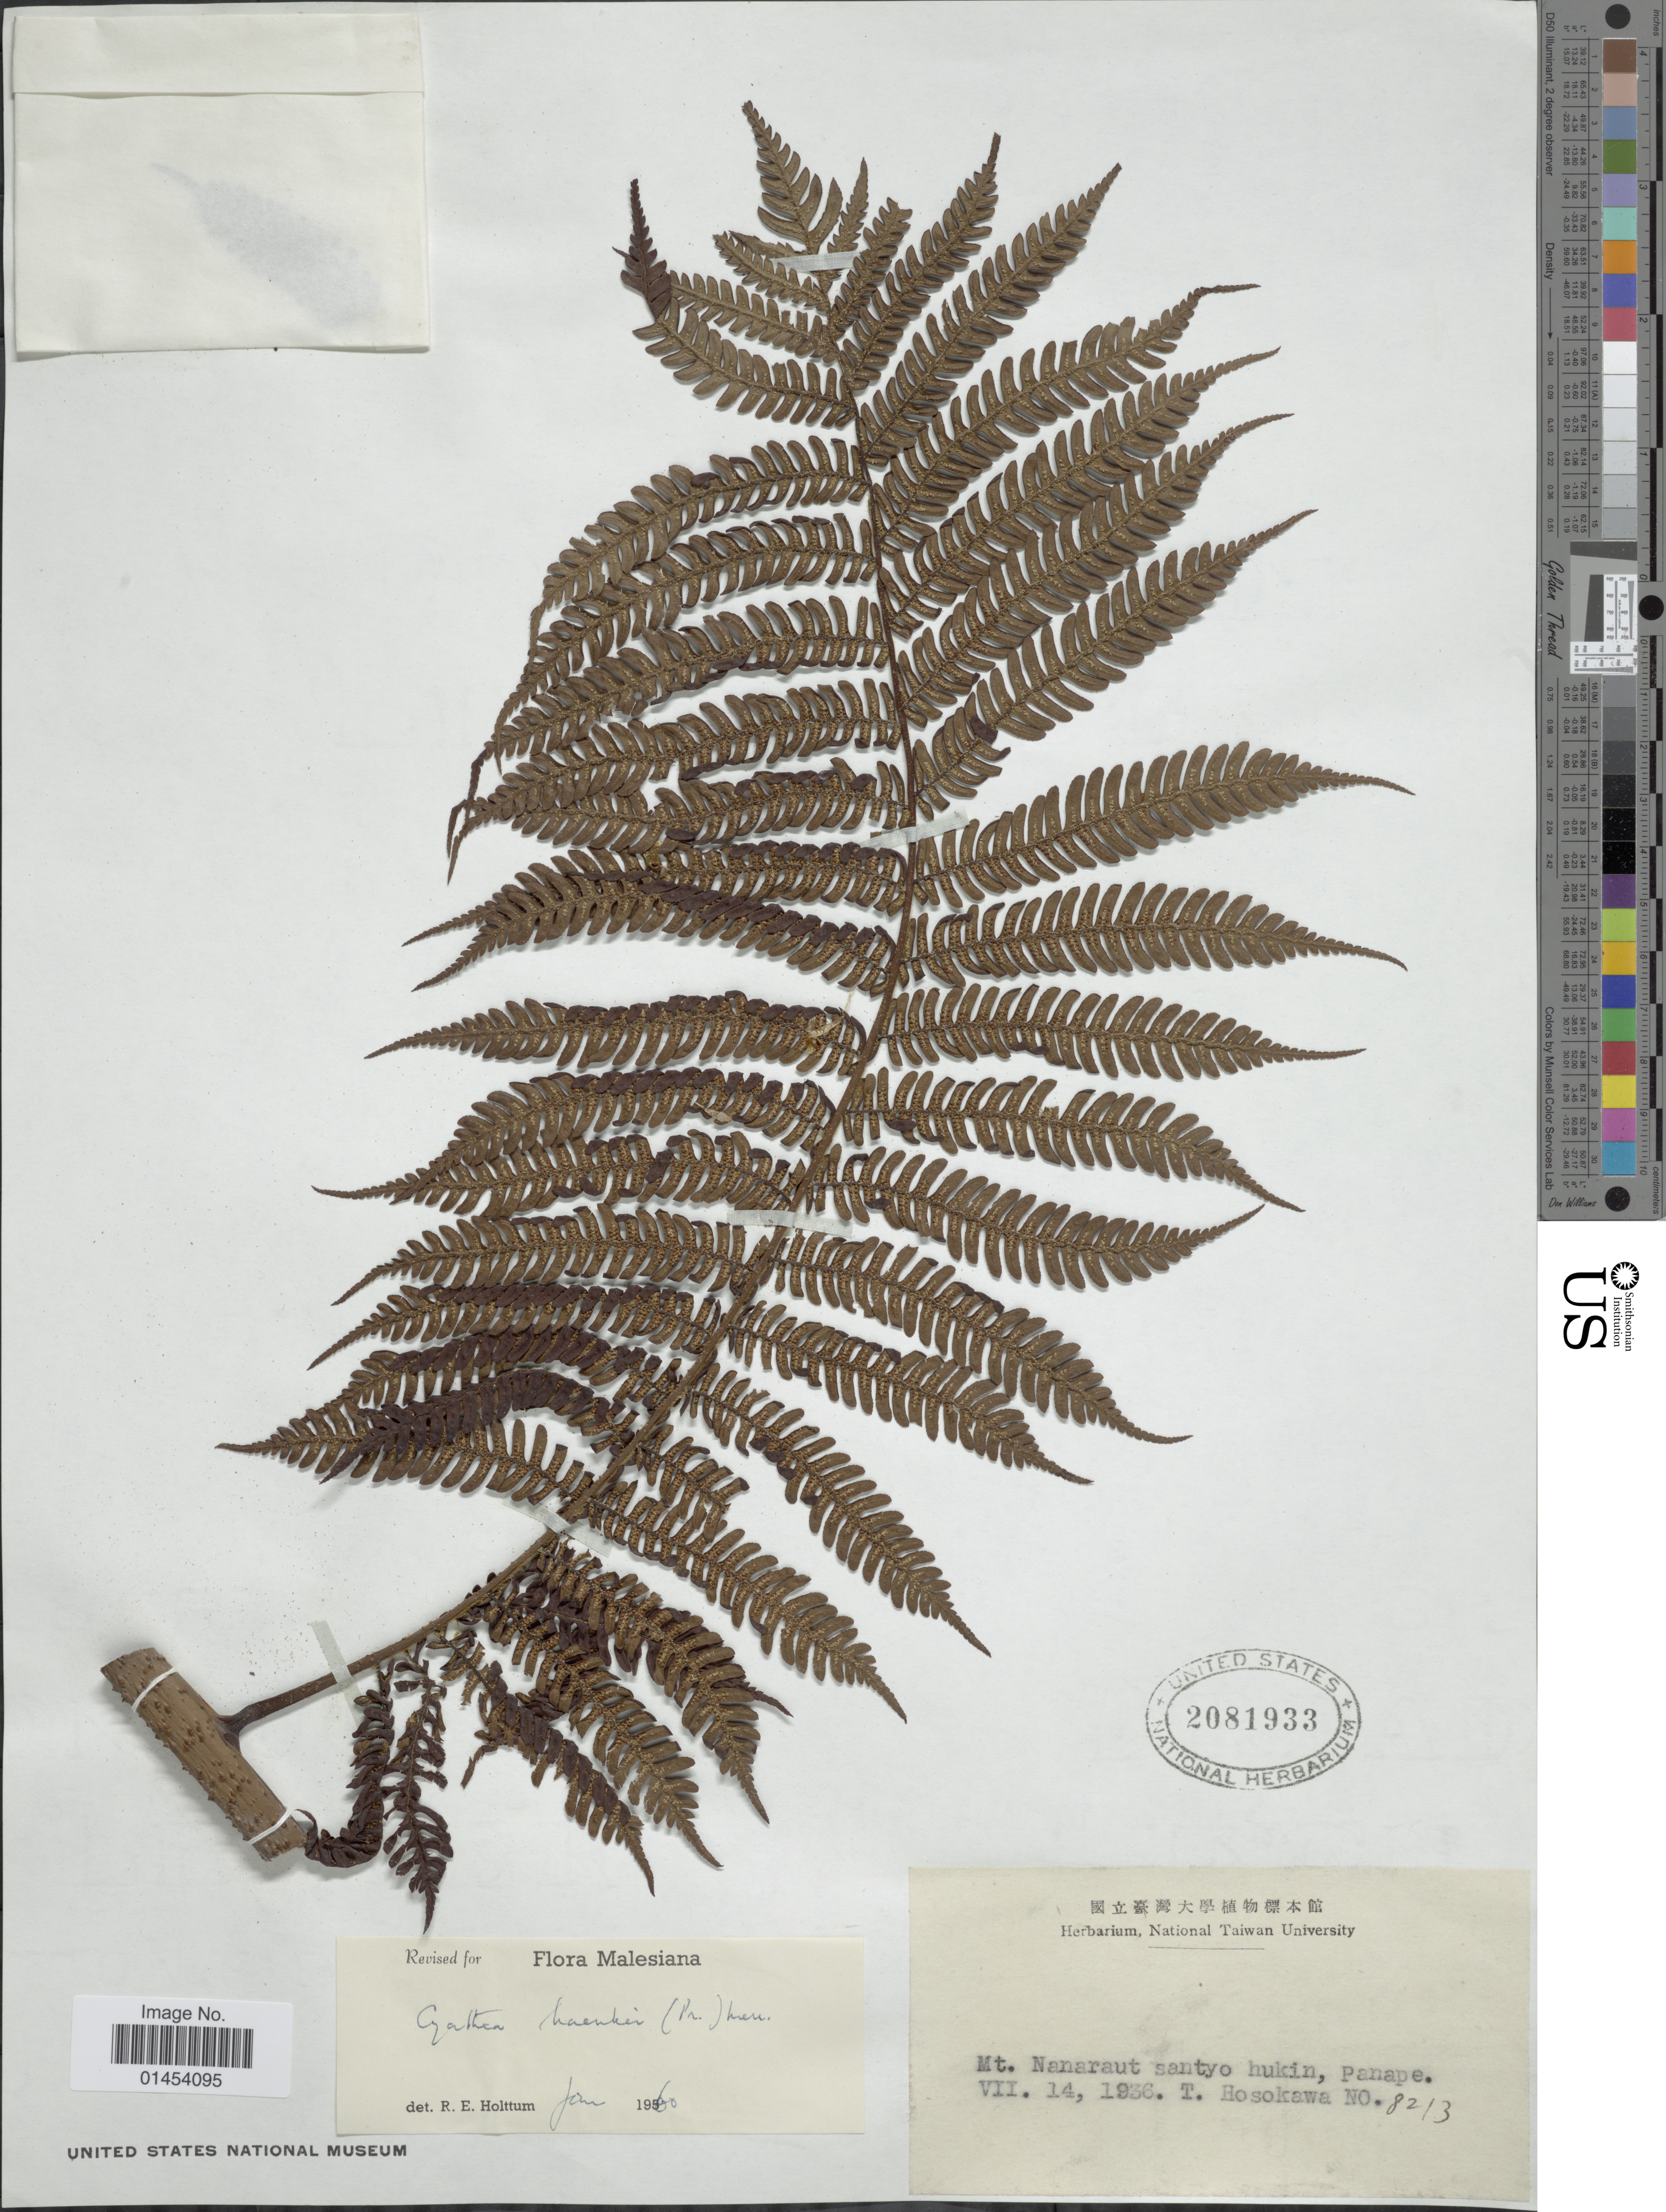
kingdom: Plantae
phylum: Tracheophyta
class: Polypodiopsida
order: Cyatheales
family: Cyatheaceae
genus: Cyathea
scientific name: Cyathea lunulata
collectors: T. Hosokawa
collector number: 8213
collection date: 1936-07-14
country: Micronesia, Federated States of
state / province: Pohnpei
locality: Mt. Nanaraut santyo hukin, Panape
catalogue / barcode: US 2081933